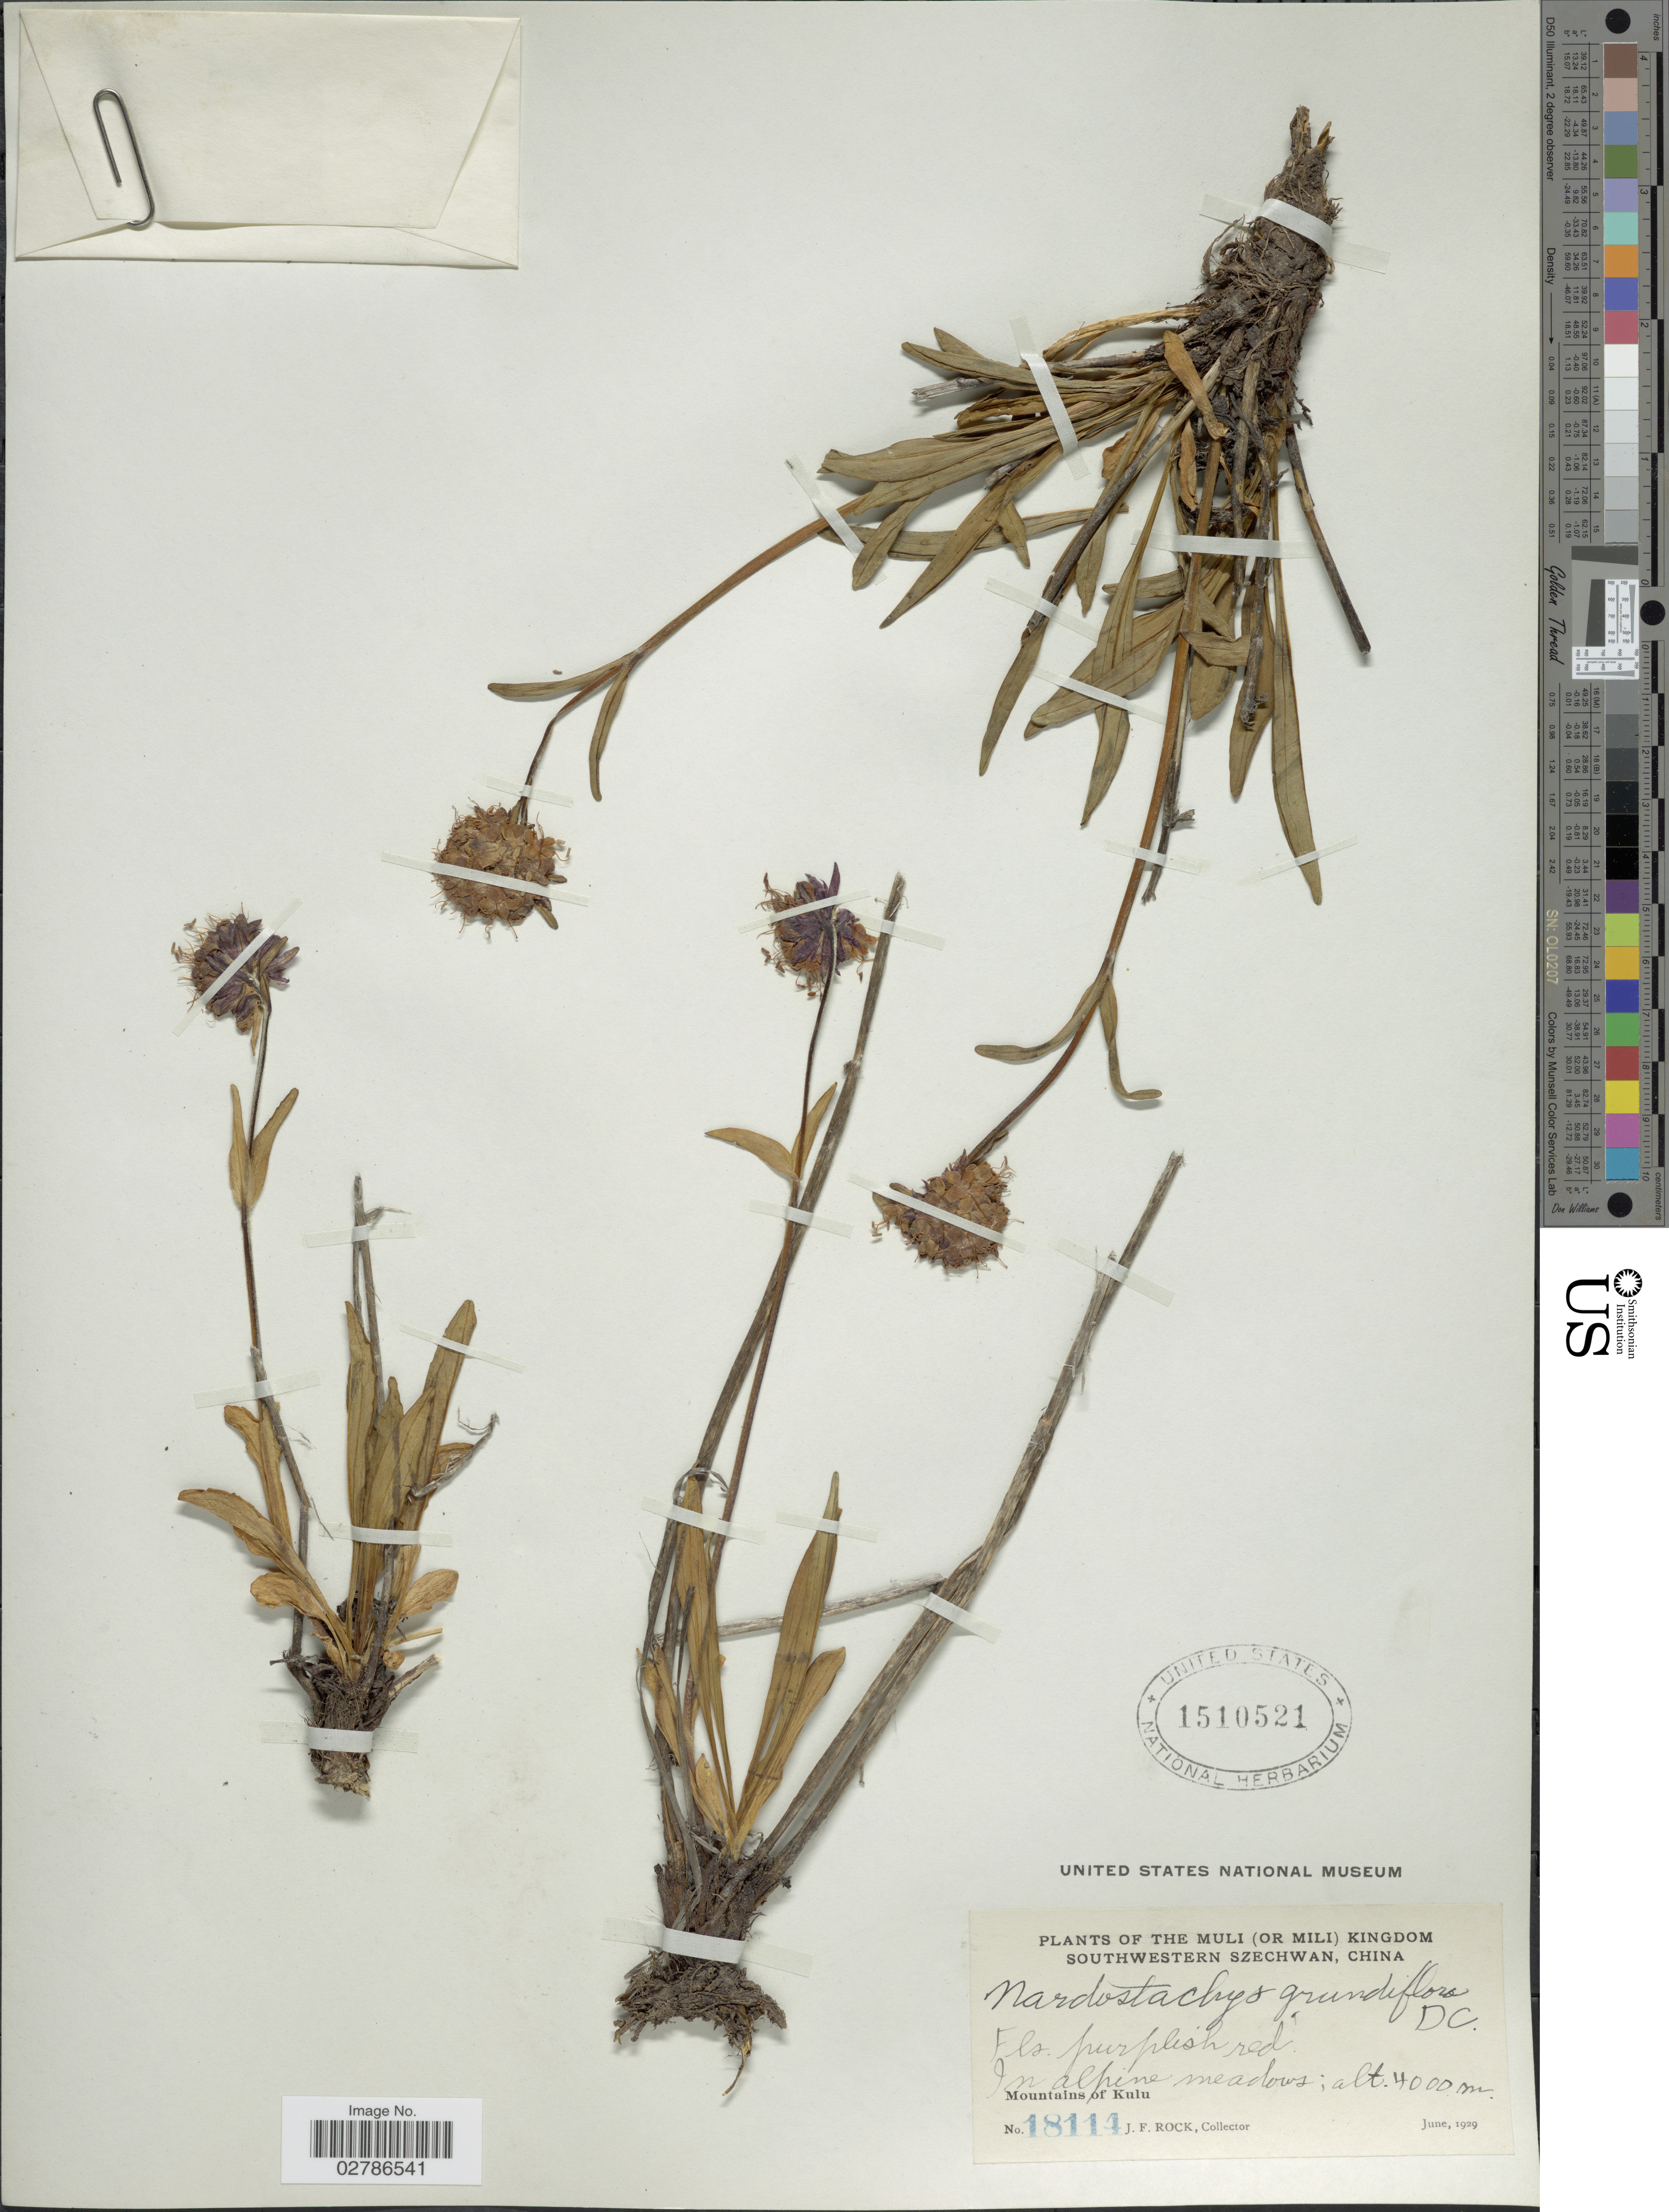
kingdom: Plantae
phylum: Tracheophyta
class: Magnoliopsida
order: Dipsacales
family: Caprifoliaceae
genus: Nardostachys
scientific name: Nardostachys grandiflora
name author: DC.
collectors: J. Rock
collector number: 18114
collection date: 1929-06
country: China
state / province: Sichuan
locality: Muli (or Mili) Kingdom, Southwestern Szechwan. Mountains of Kulu.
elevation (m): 4000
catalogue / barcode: US 1510521